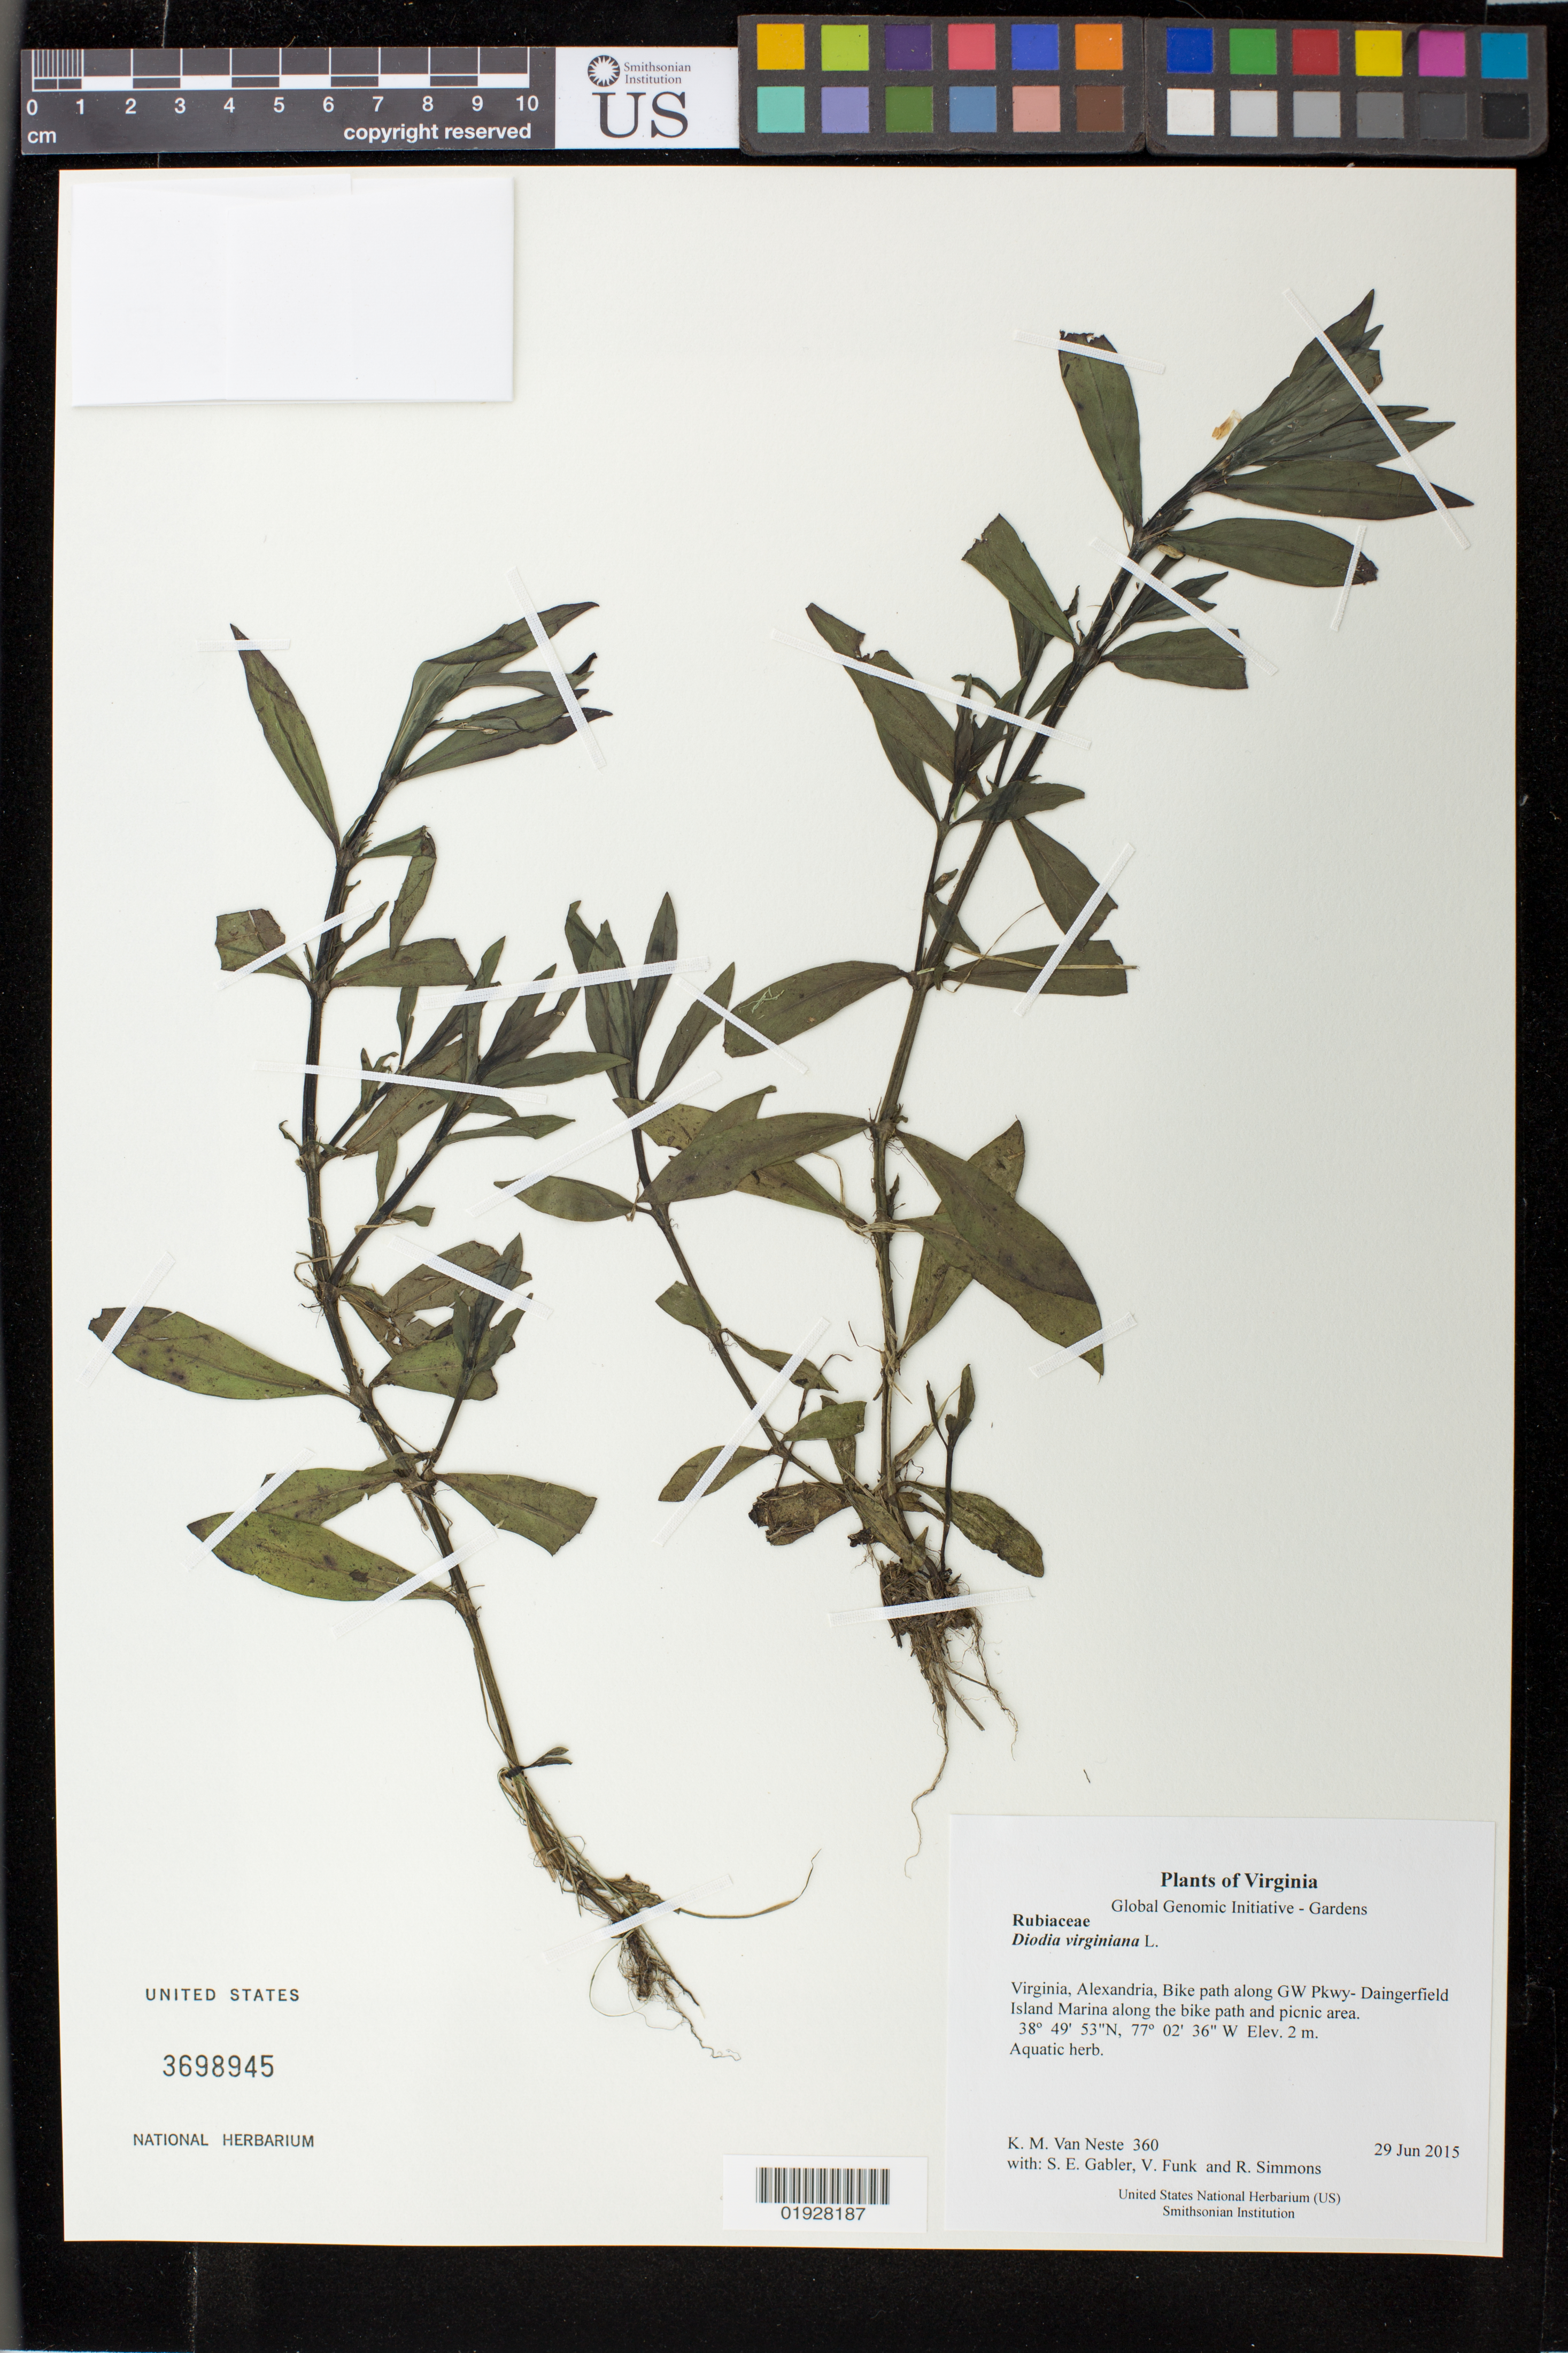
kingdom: Plantae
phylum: Tracheophyta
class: Magnoliopsida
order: Gentianales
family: Rubiaceae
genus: Diodia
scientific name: Diodia virginiana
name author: L.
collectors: K. M. Van Neste, S. E. Gabler, V. Funk & R. Simmons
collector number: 360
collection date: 2015-06-29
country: United States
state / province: Virginia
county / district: City of Alexandria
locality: Bike path along GW Pkwy- Dangerfield Island Marina along the bike path and picnic area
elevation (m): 2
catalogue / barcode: US 3698945